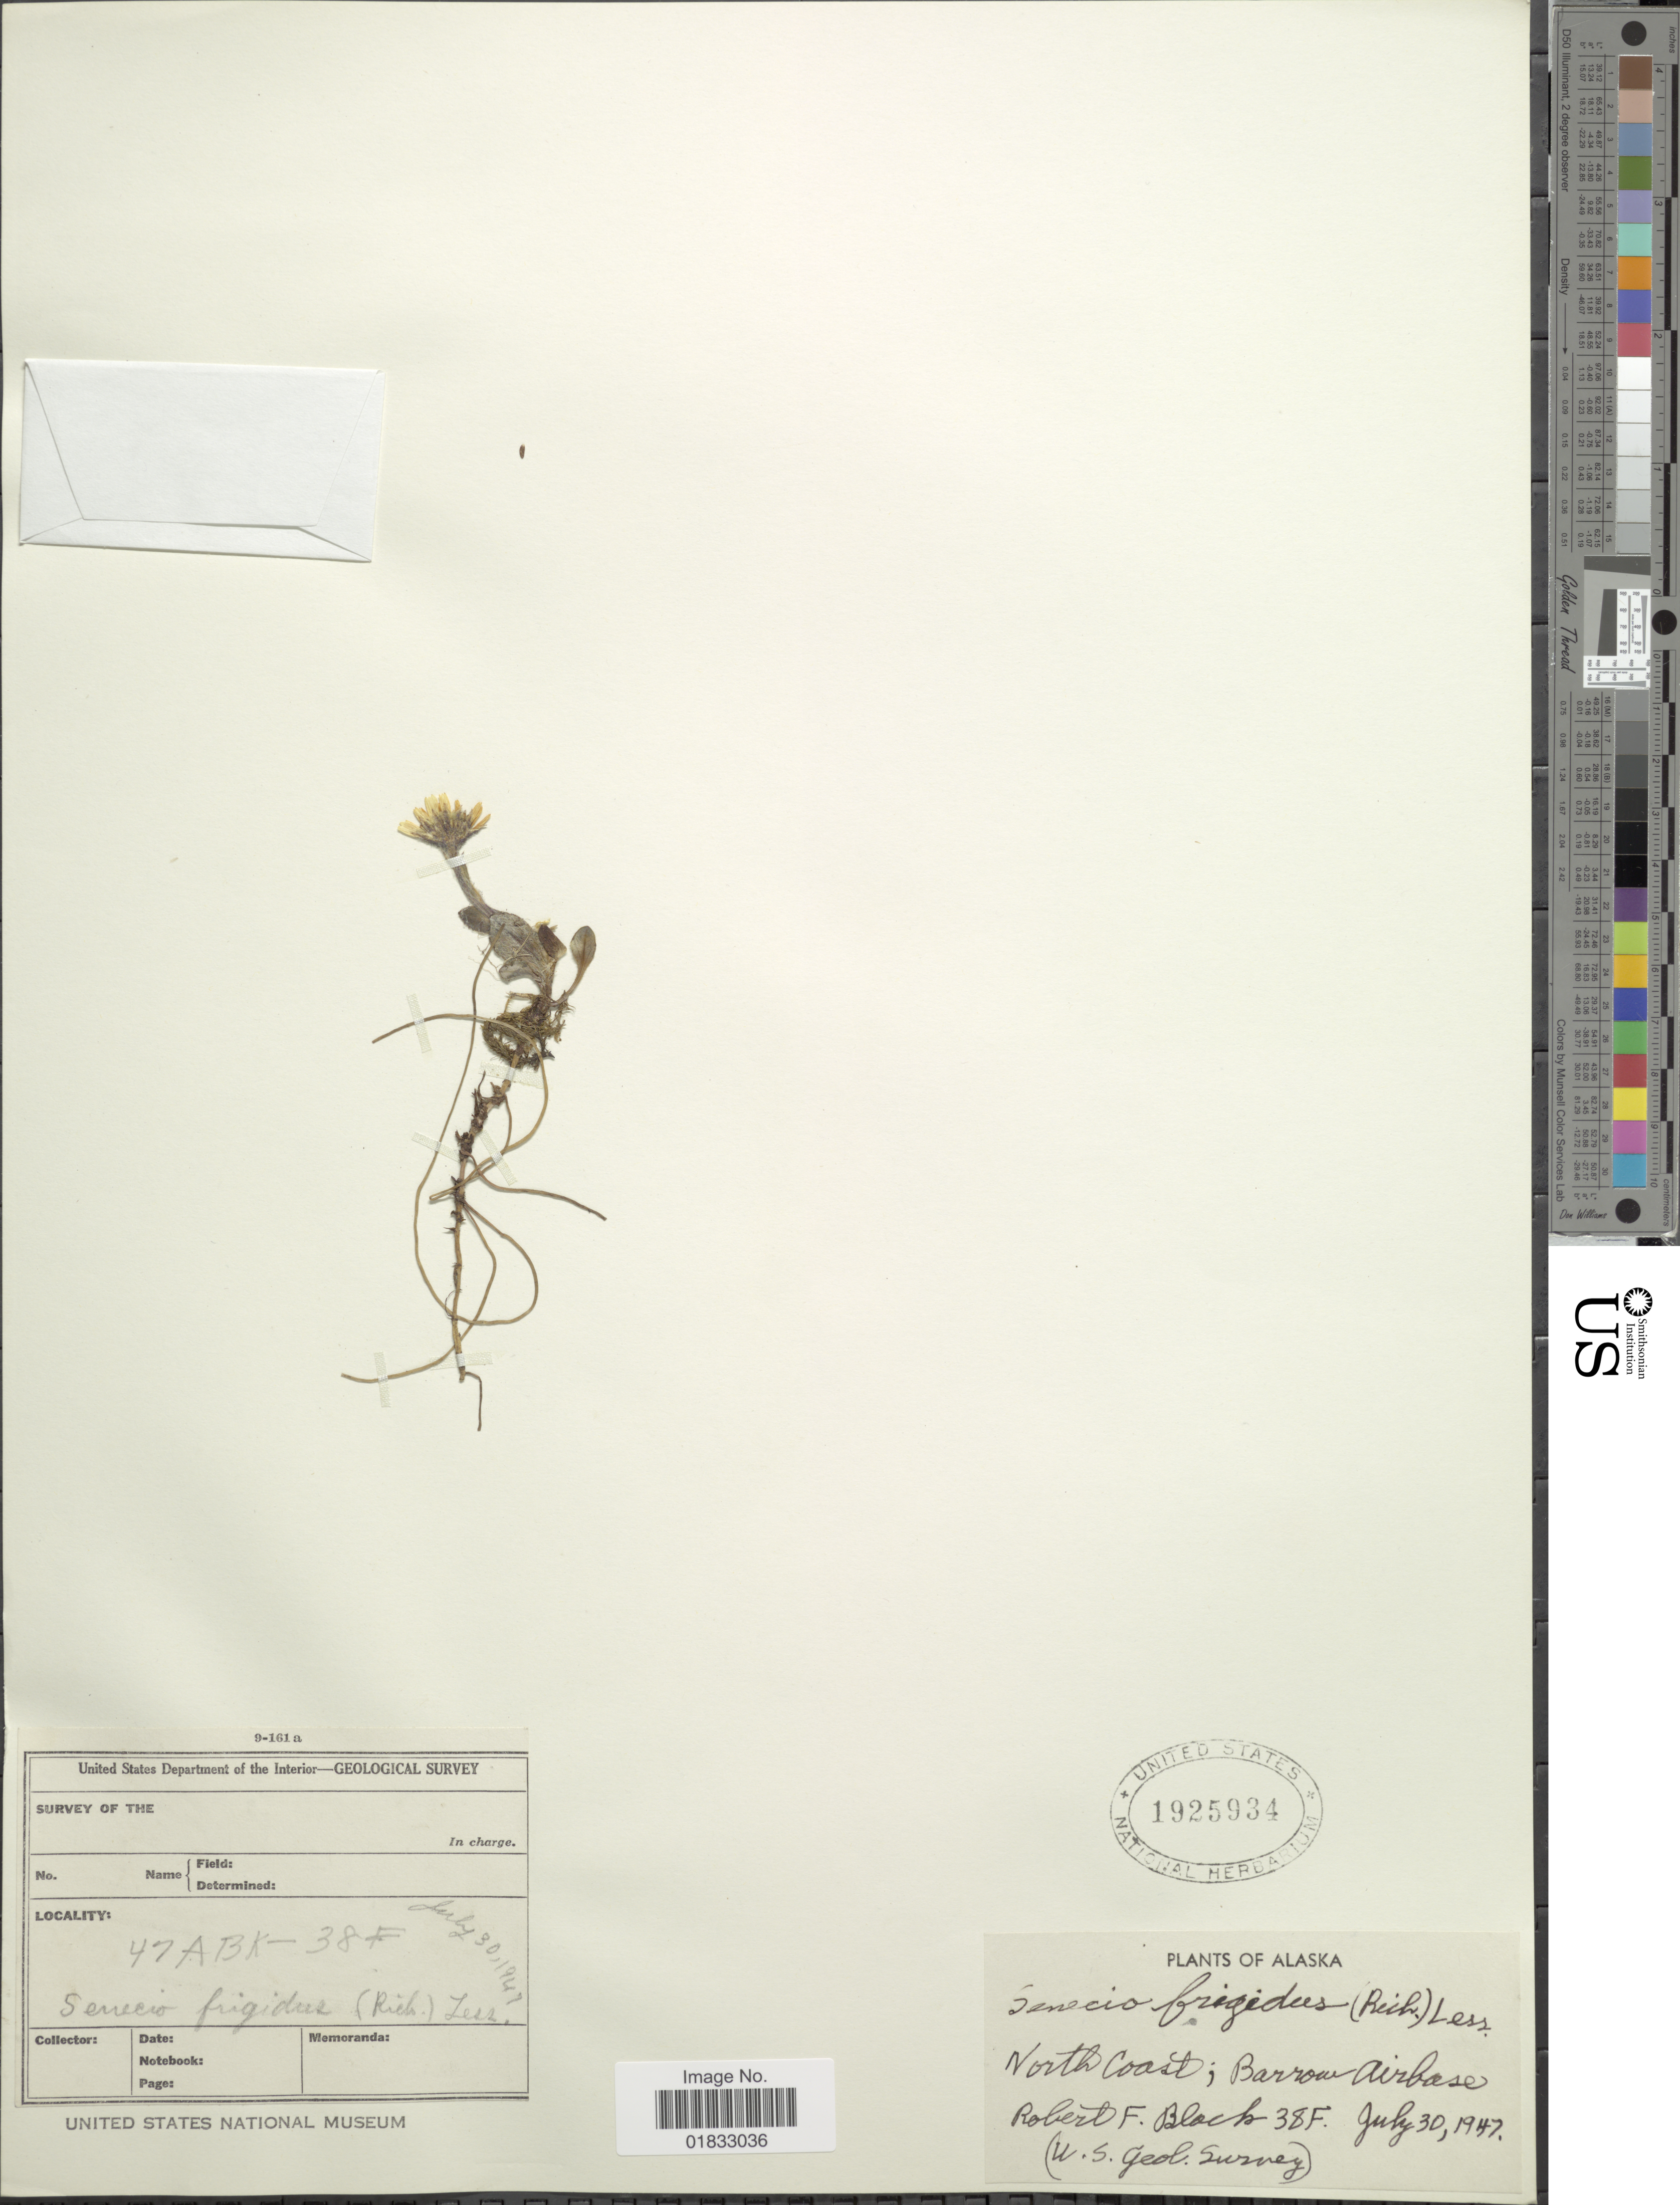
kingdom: Plantae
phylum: Tracheophyta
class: Magnoliopsida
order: Asterales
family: Asteraceae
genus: Tephroseris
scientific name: Tephroseris frigida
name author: (Richardson) Holub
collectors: R. F. Black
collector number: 38F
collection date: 1947-07-30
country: United States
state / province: Alaska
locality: North Coast; Barrow Airbase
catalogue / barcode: US 1925934